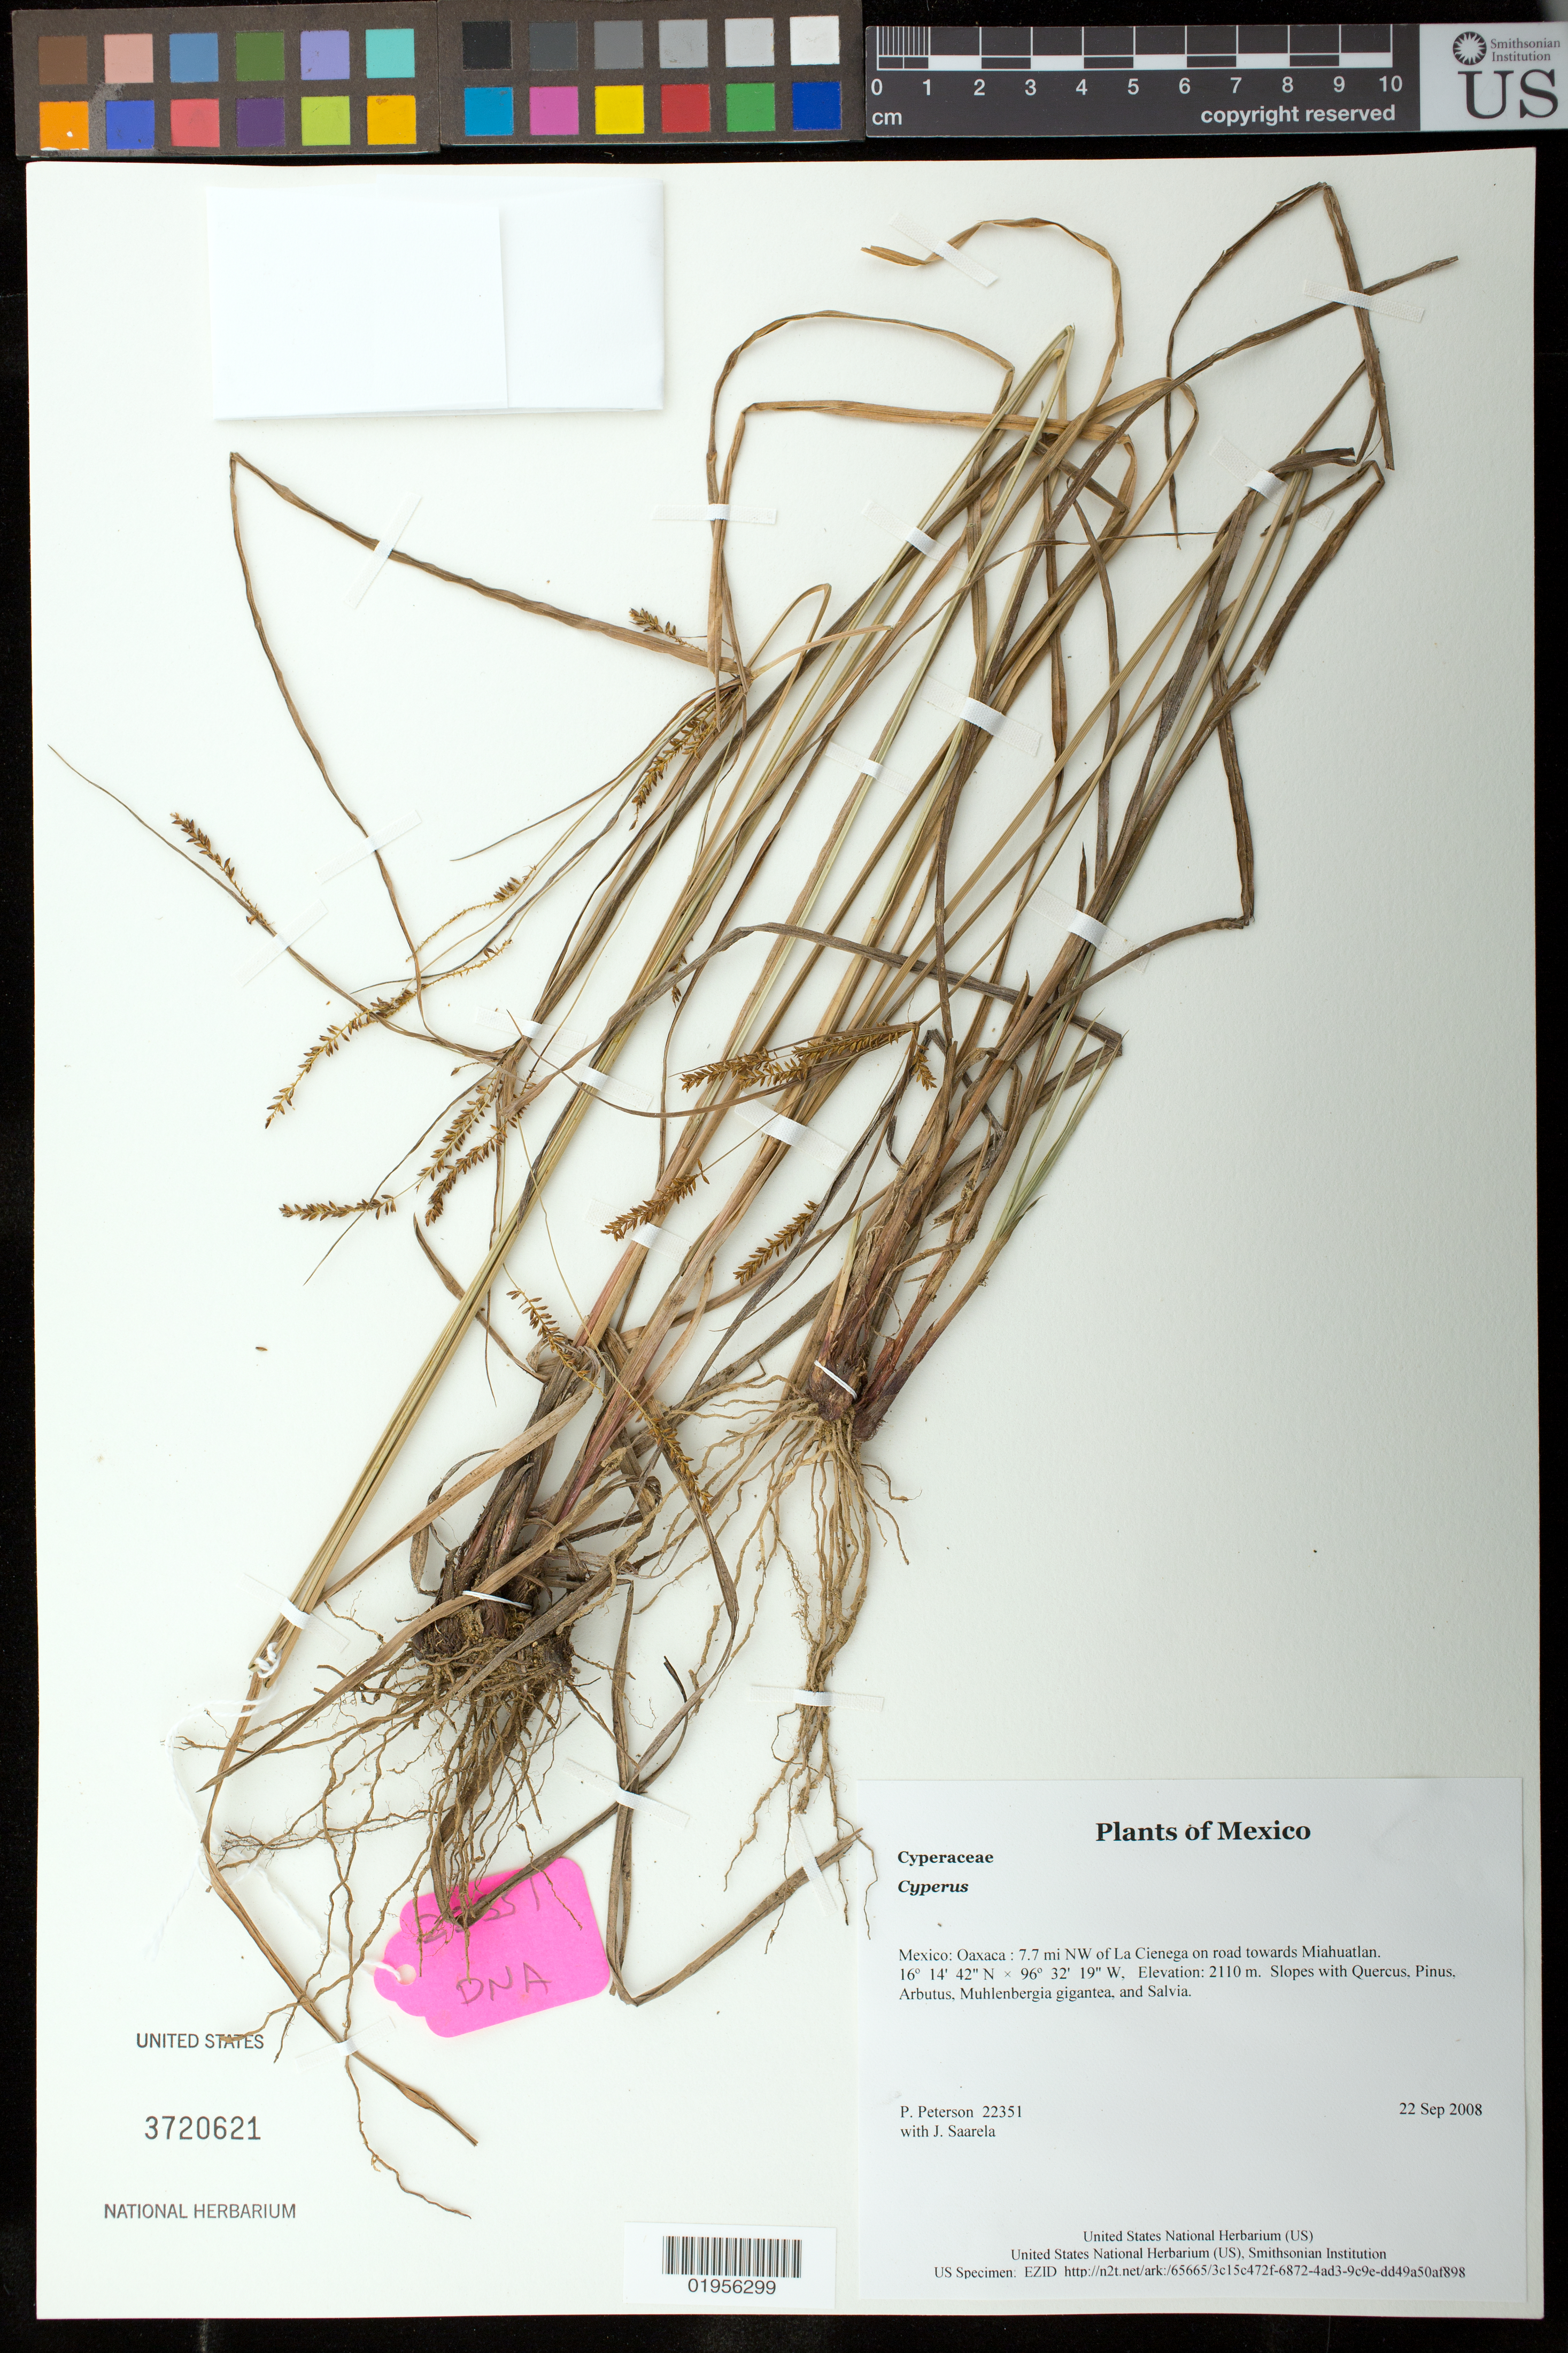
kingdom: Plantae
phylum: Tracheophyta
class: Liliopsida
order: Poales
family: Cyperaceae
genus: Cyperus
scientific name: Cyperus sp.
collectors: P. M. Peterson & J. Saarela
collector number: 22351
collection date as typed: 22 Sep 2008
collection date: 2008-09-22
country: Mexico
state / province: Oaxaca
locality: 7.7 mi NW of La Cienega on road towards Miahuatlan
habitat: Slopes with Quercus, Pinus, Arbutus, Muhlenbergia gigantea, and Salvia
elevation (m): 2110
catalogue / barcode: US 3720621